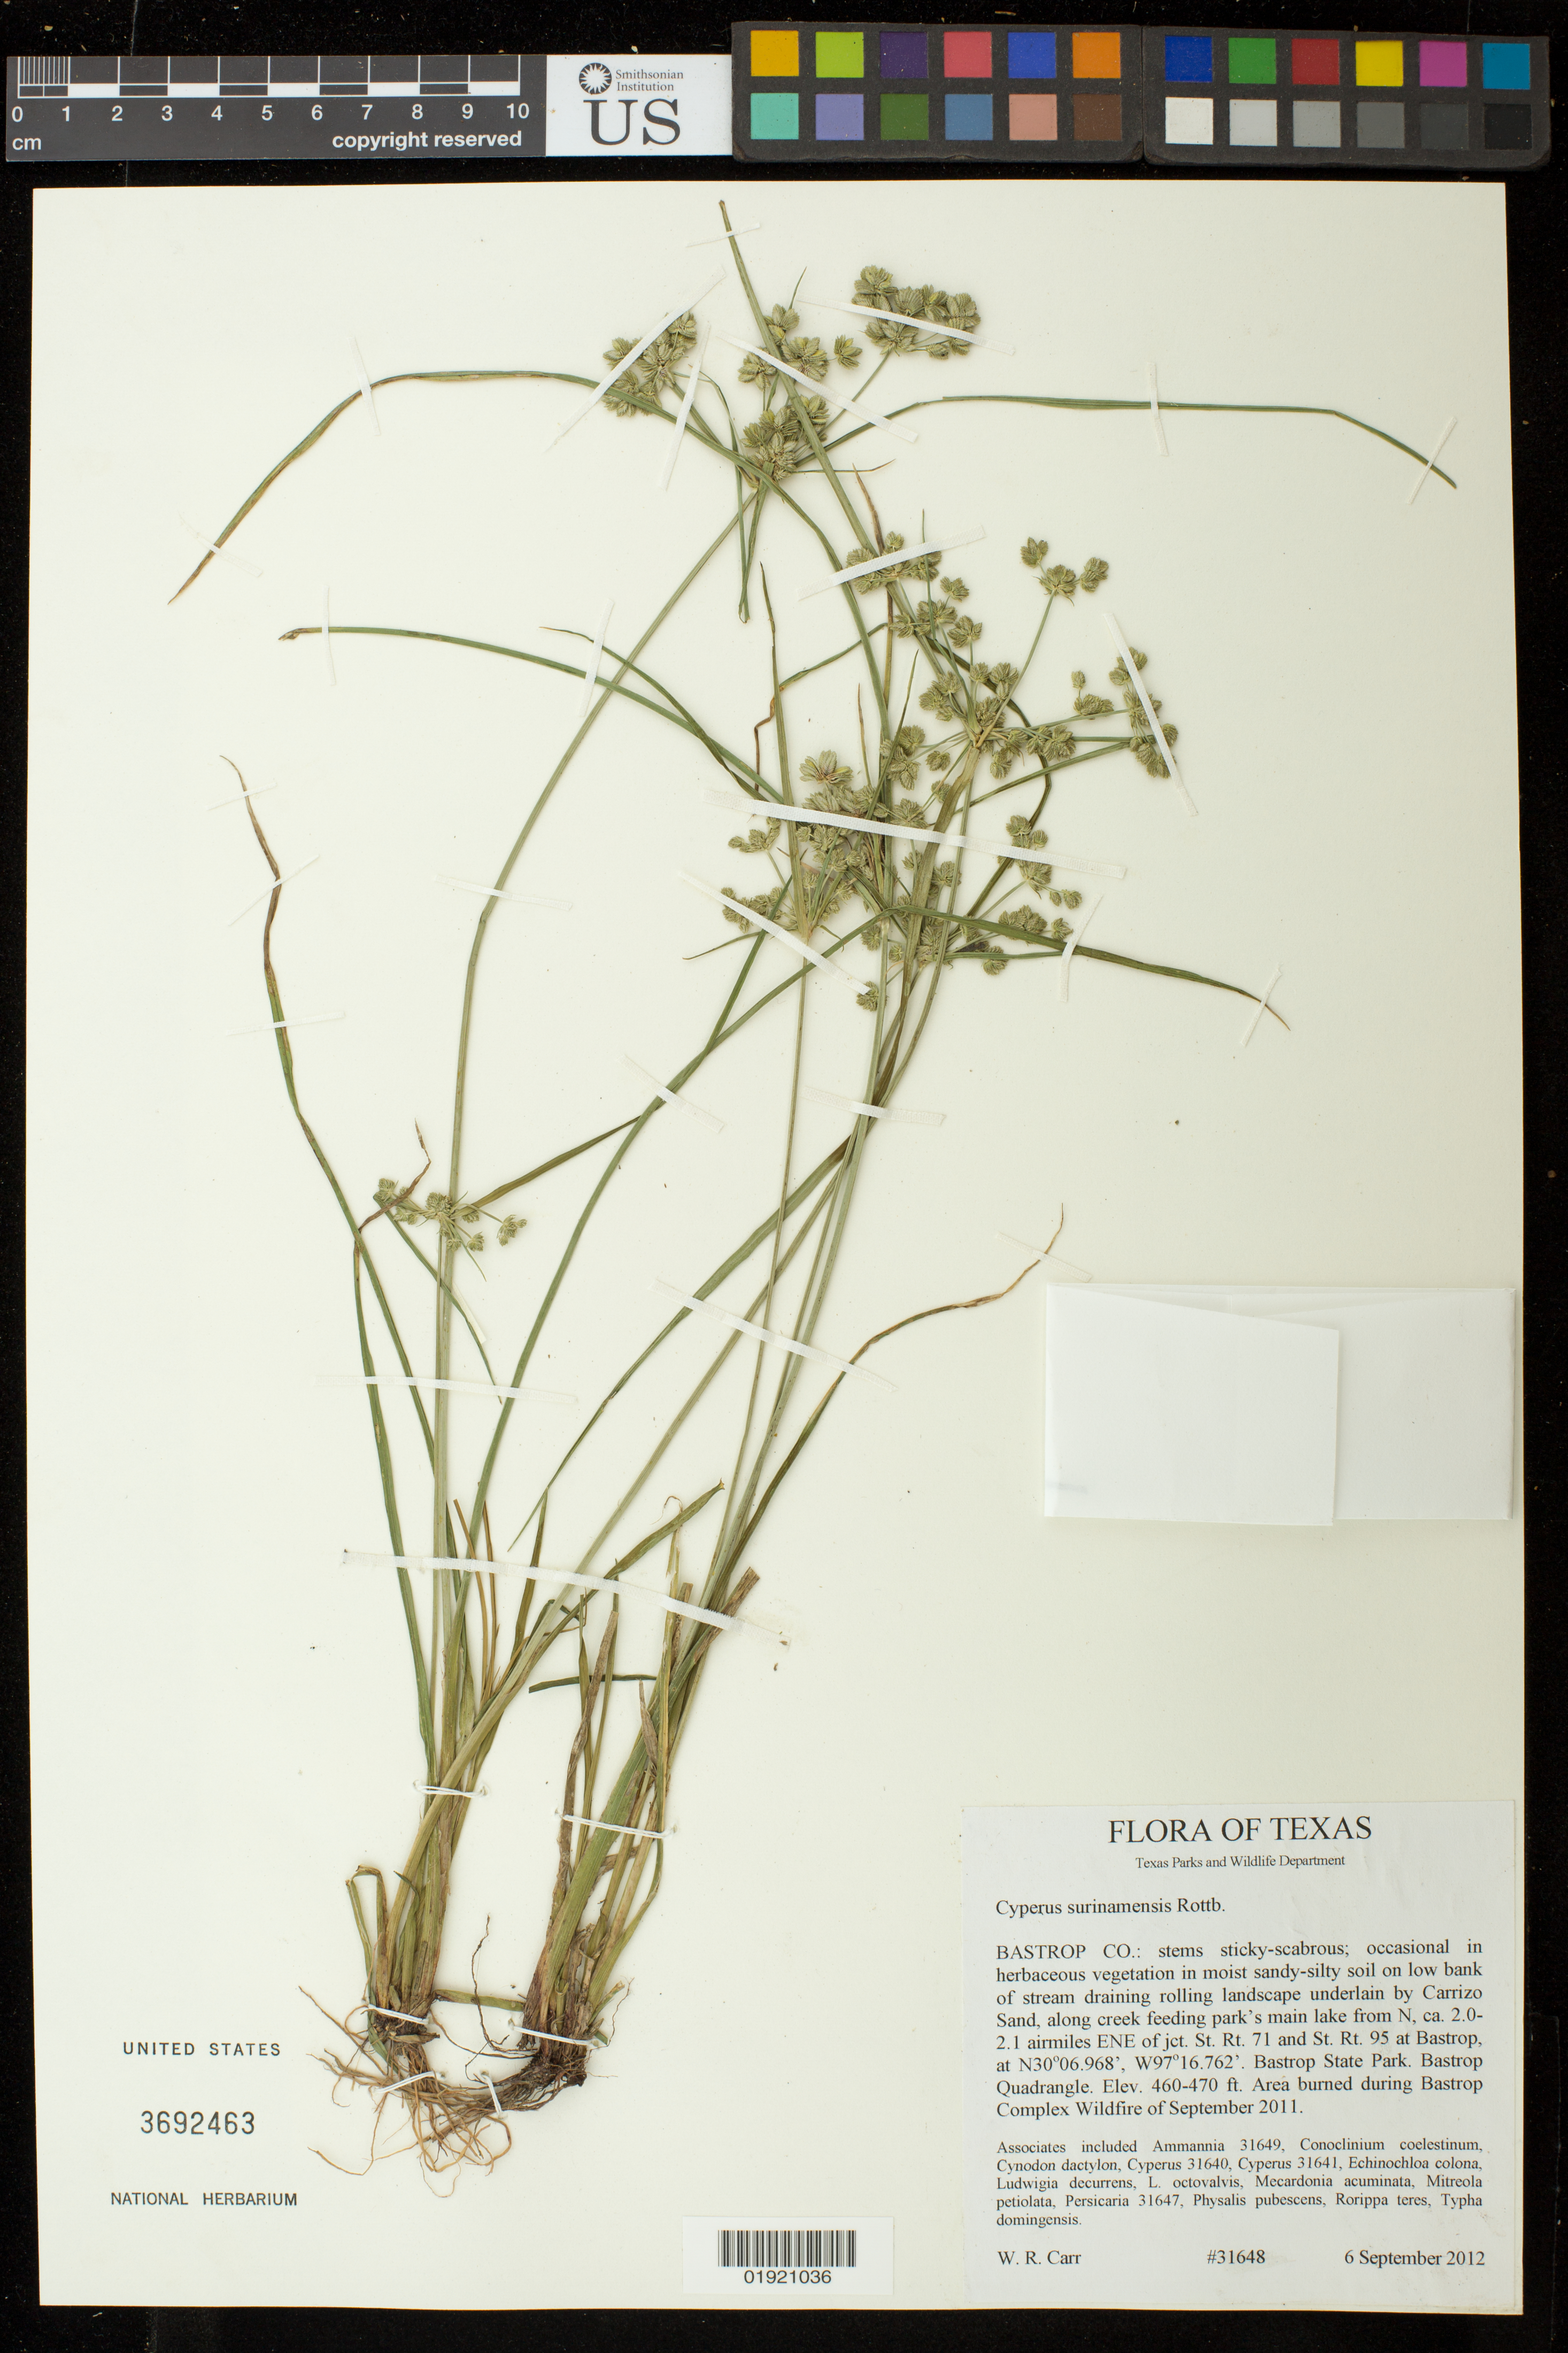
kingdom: Plantae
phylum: Tracheophyta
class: Liliopsida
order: Poales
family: Cyperaceae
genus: Cyperus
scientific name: Cyperus surinamensis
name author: Rottb.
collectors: W. Carr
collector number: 31648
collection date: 2012-09-06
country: United States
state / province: Texas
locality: Bastrop Co.: Along creek feeding park's main lake from N, ca. 2.0-2.1 airmiles ENE of jct. St. Rt. 71 and St. Rt. 95 at Bastrop, Bastrop State Park. Bastrop Quadrangle. Area burned during Bastrop Complex Wildfire of September 2011.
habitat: Occassional in herbaceous vegetation in moist sandy-silty soil on low bank of stream draining rolling landscape underlain by Carrizo Sand.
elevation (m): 140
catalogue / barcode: US 3692463